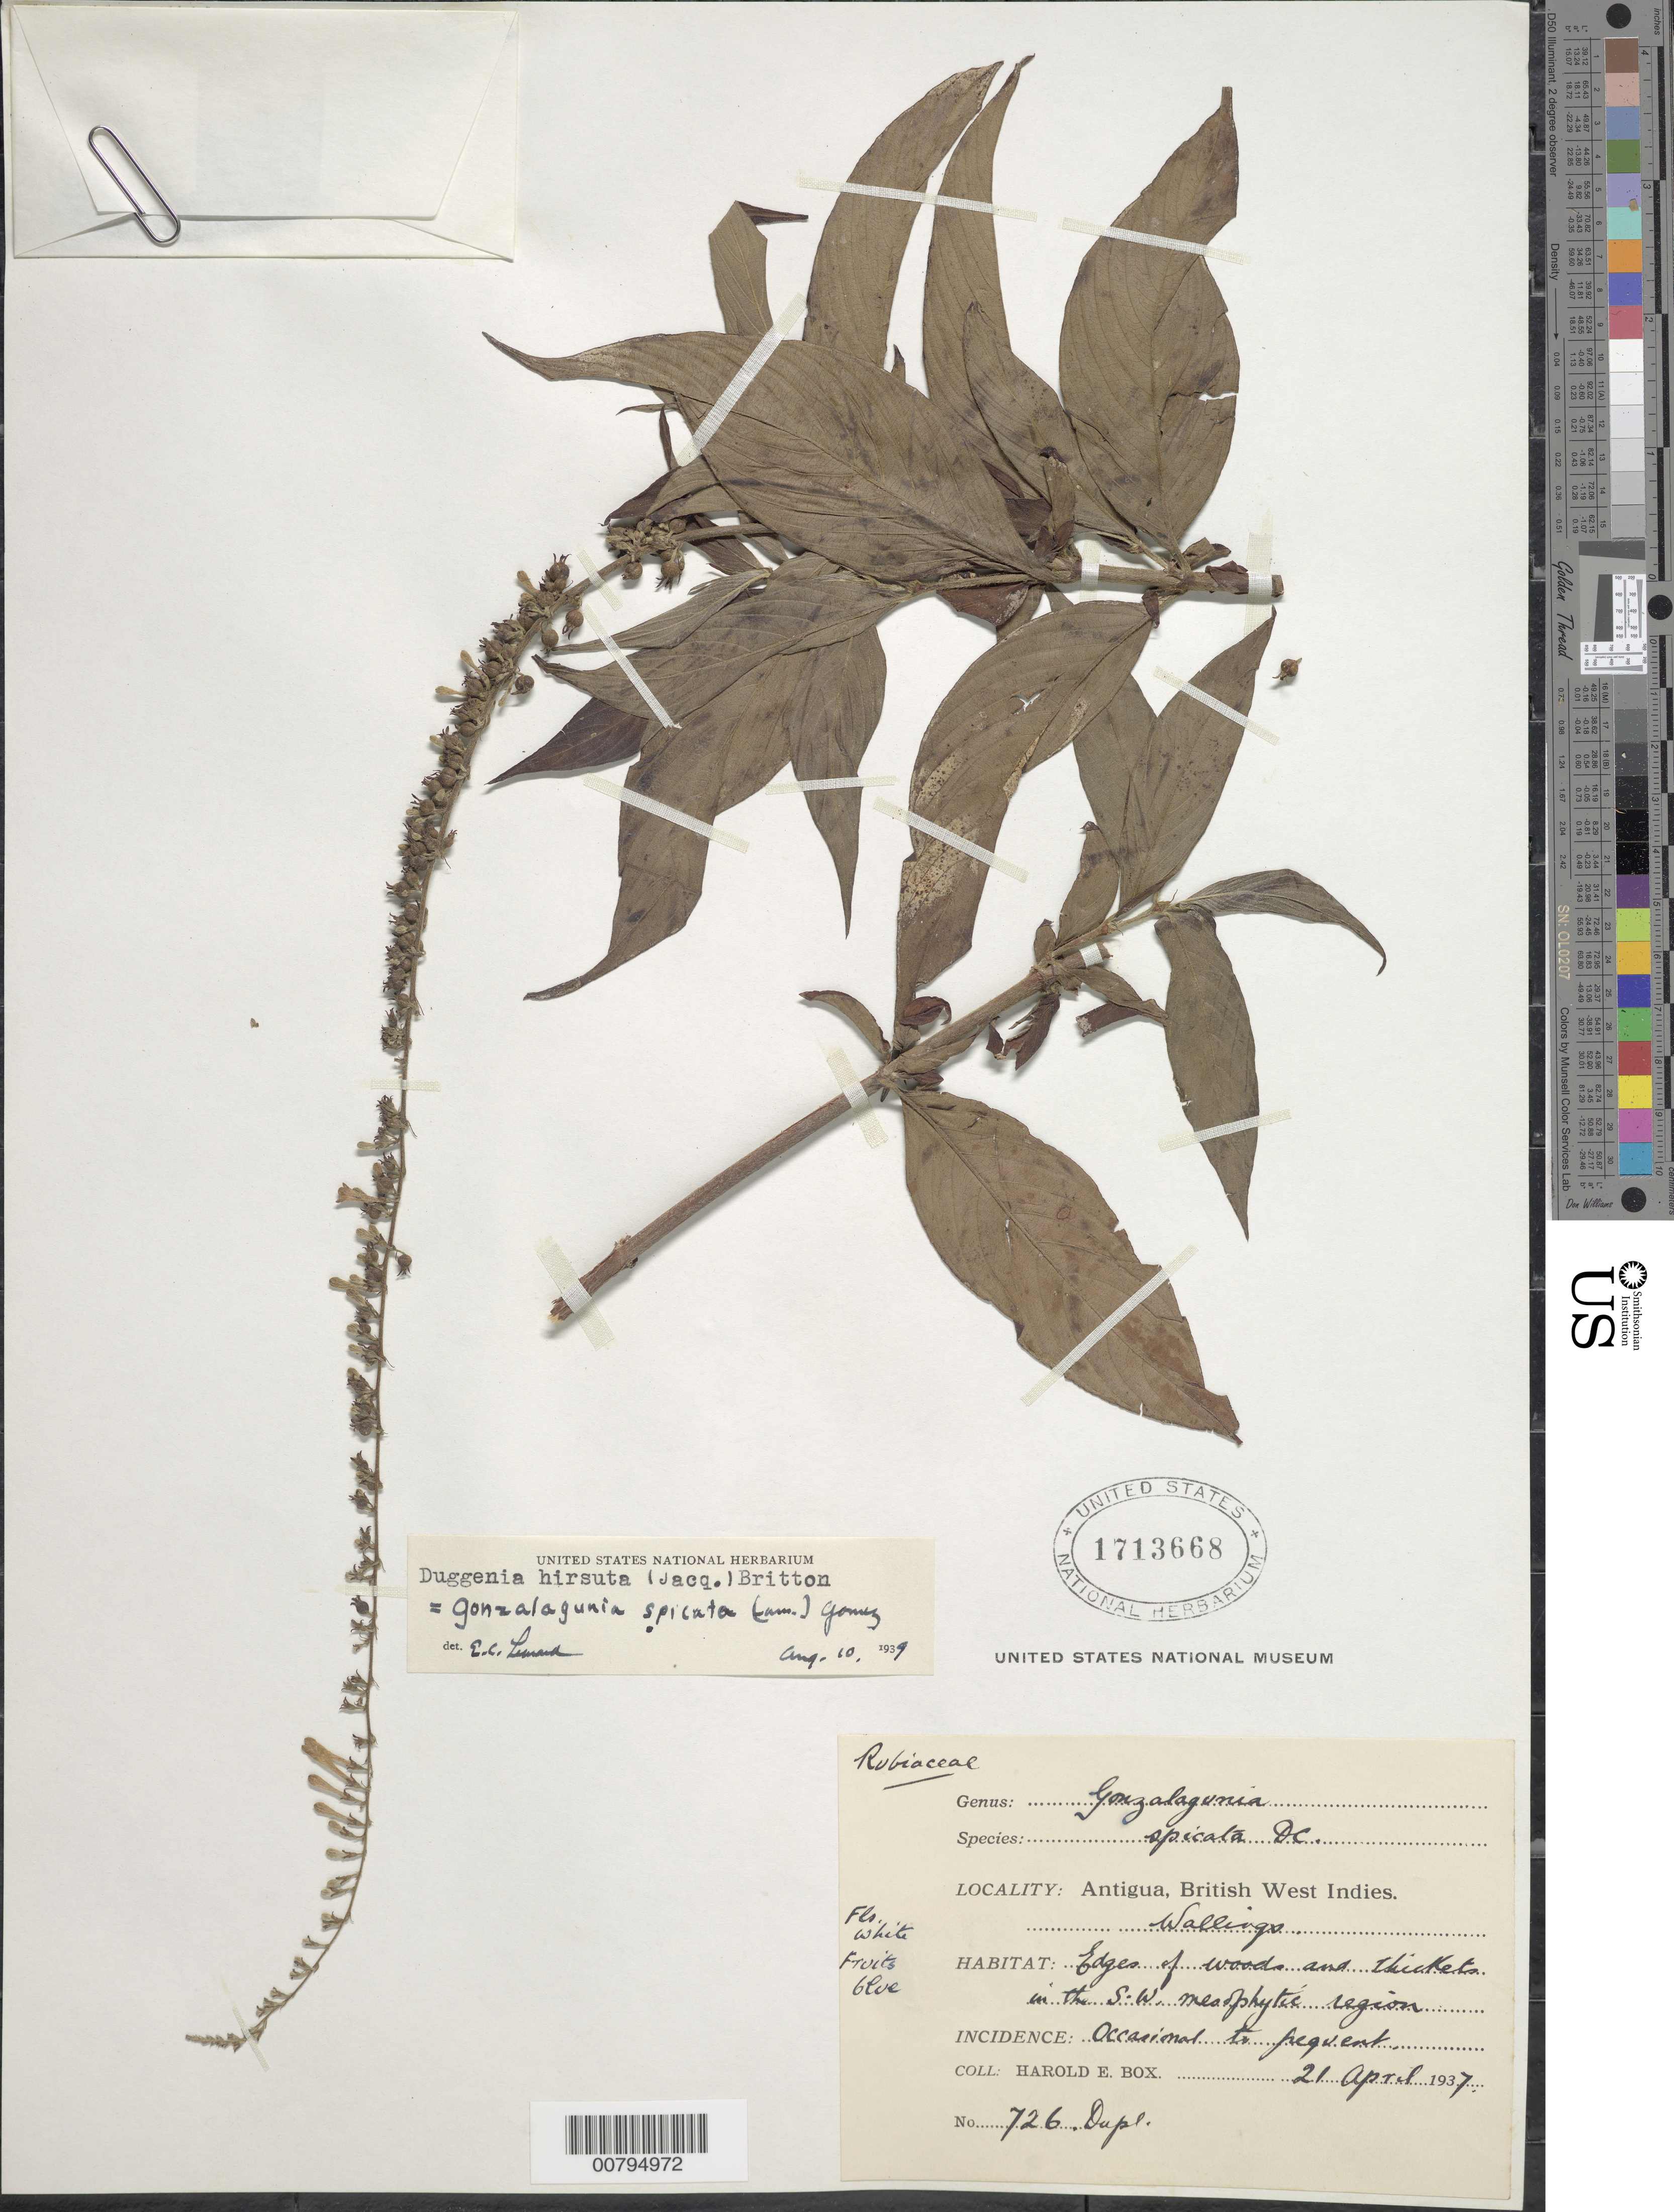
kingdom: Plantae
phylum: Tracheophyta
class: Magnoliopsida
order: Gentianales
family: Rubiaceae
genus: Gonzalagunia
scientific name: Gonzalagunia hirsuta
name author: Schum.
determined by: Leonard, Emery C., (US)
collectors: H. E. Box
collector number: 726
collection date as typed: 21 Apr 1937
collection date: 1937-04-21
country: Antigua and Barbuda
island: Leeward Is.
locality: Wallings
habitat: Edges of woods and thickets; in the SW mesophytic region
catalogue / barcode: US 1713668